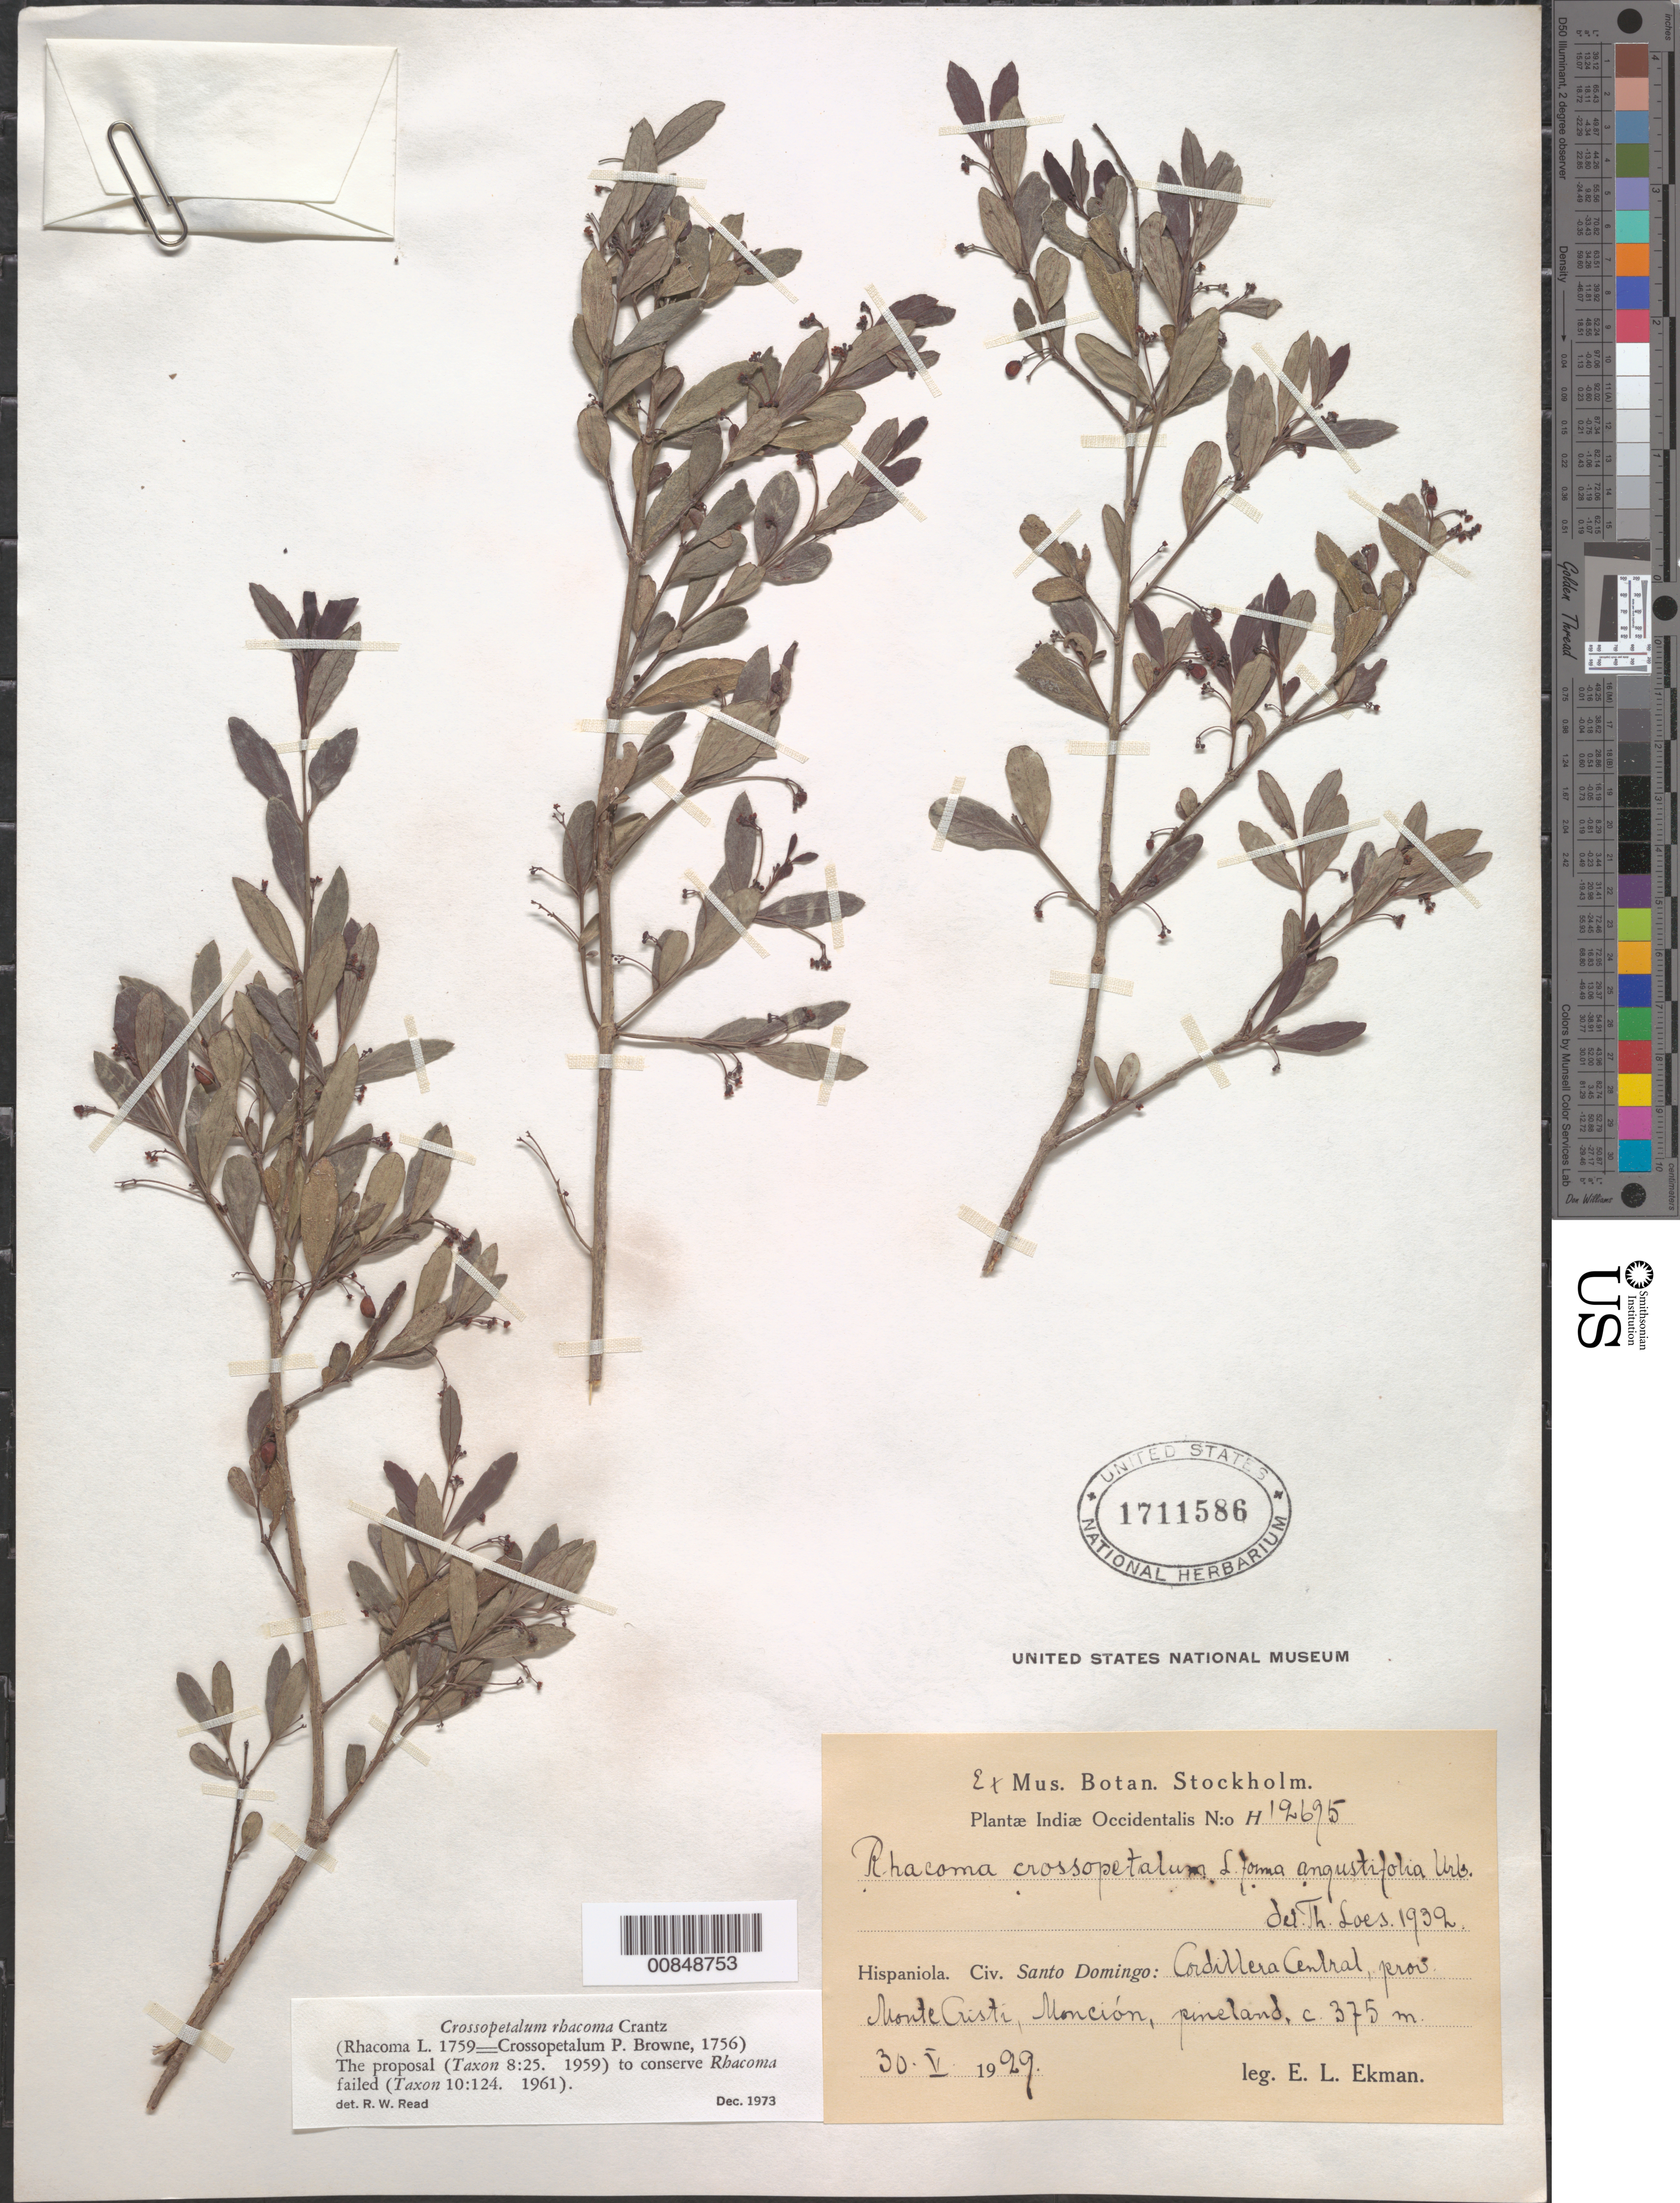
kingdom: Plantae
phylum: Tracheophyta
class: Magnoliopsida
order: Celastrales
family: Celastraceae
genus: Crossopetalum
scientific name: Crossopetalum rhacoma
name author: Crantz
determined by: Read, Robert W., (US), NMNH (UNITED STATES)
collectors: E. L. Ekman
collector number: H 12695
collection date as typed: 30 May 1929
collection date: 1929-05-30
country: Dominican Republic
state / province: Monte Cristi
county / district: Monción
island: Hispaniola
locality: Cordillera Central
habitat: Pineland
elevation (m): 375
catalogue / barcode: US 1711586